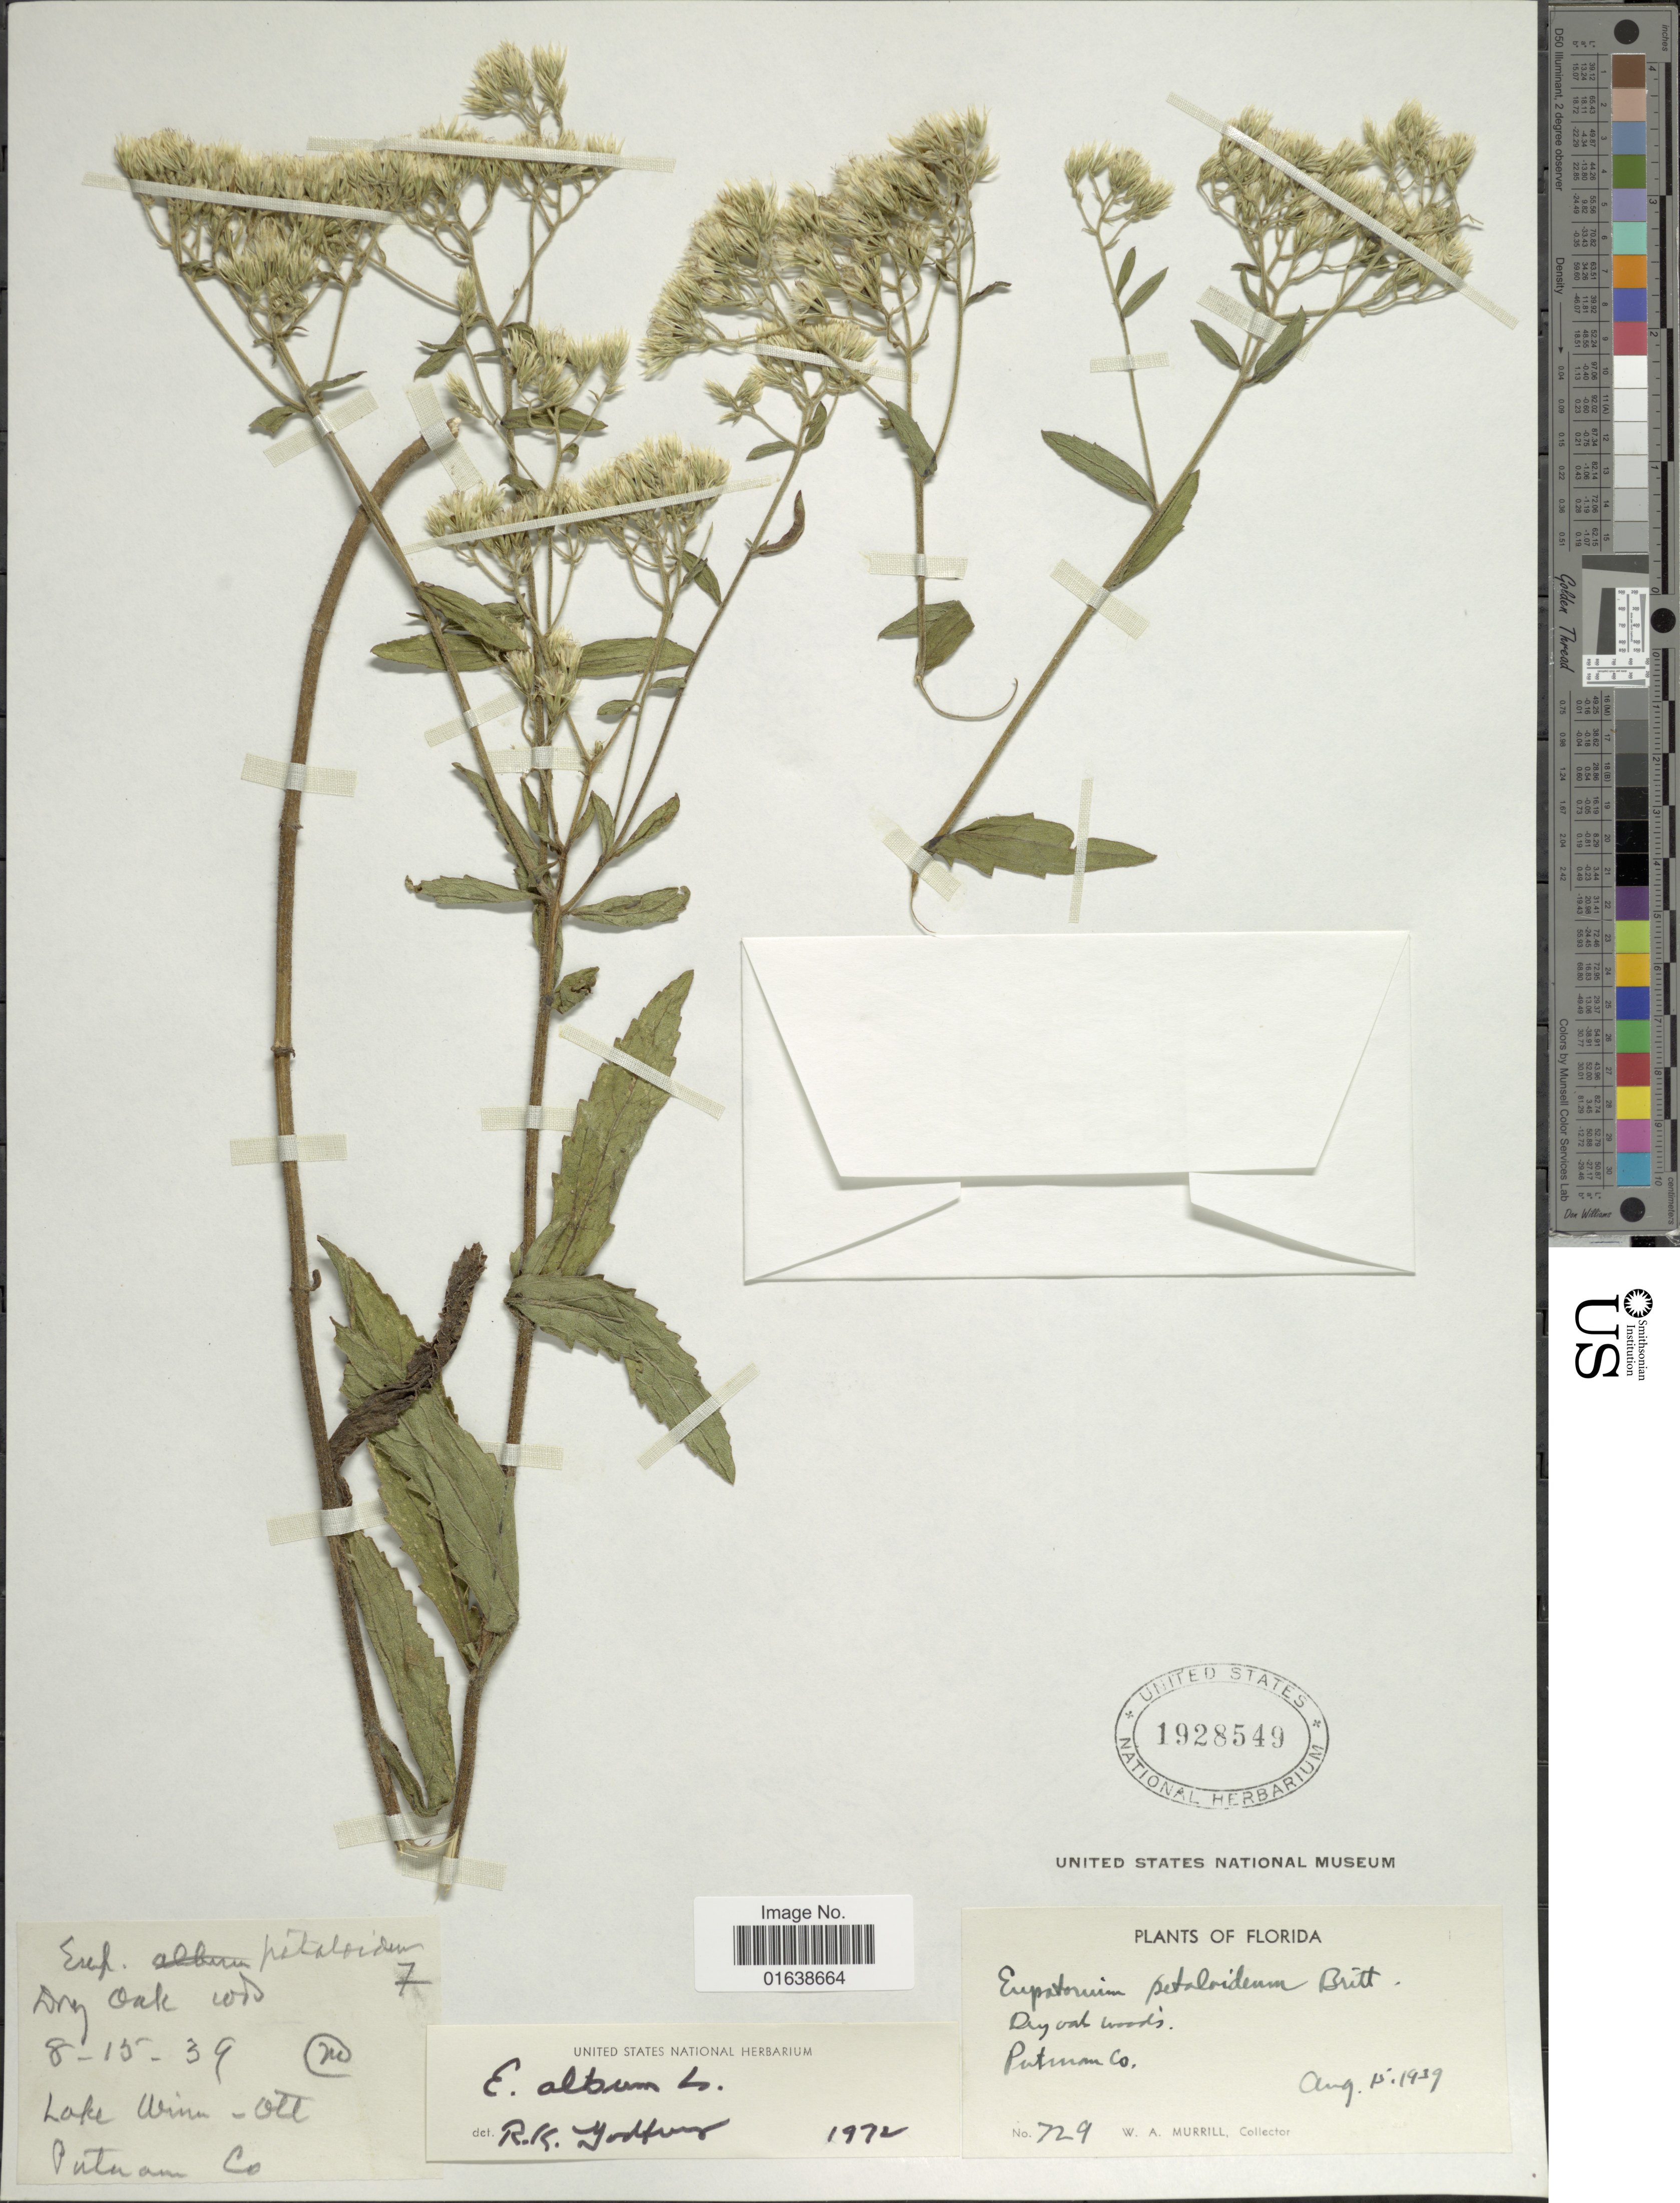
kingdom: Plantae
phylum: Tracheophyta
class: Magnoliopsida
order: Asterales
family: Asteraceae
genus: Eupatorium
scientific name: Eupatorium album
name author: L.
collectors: W. A. Murrill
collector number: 729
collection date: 1939-08-15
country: United States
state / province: Florida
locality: Florida. Putman Co.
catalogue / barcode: US 1928549